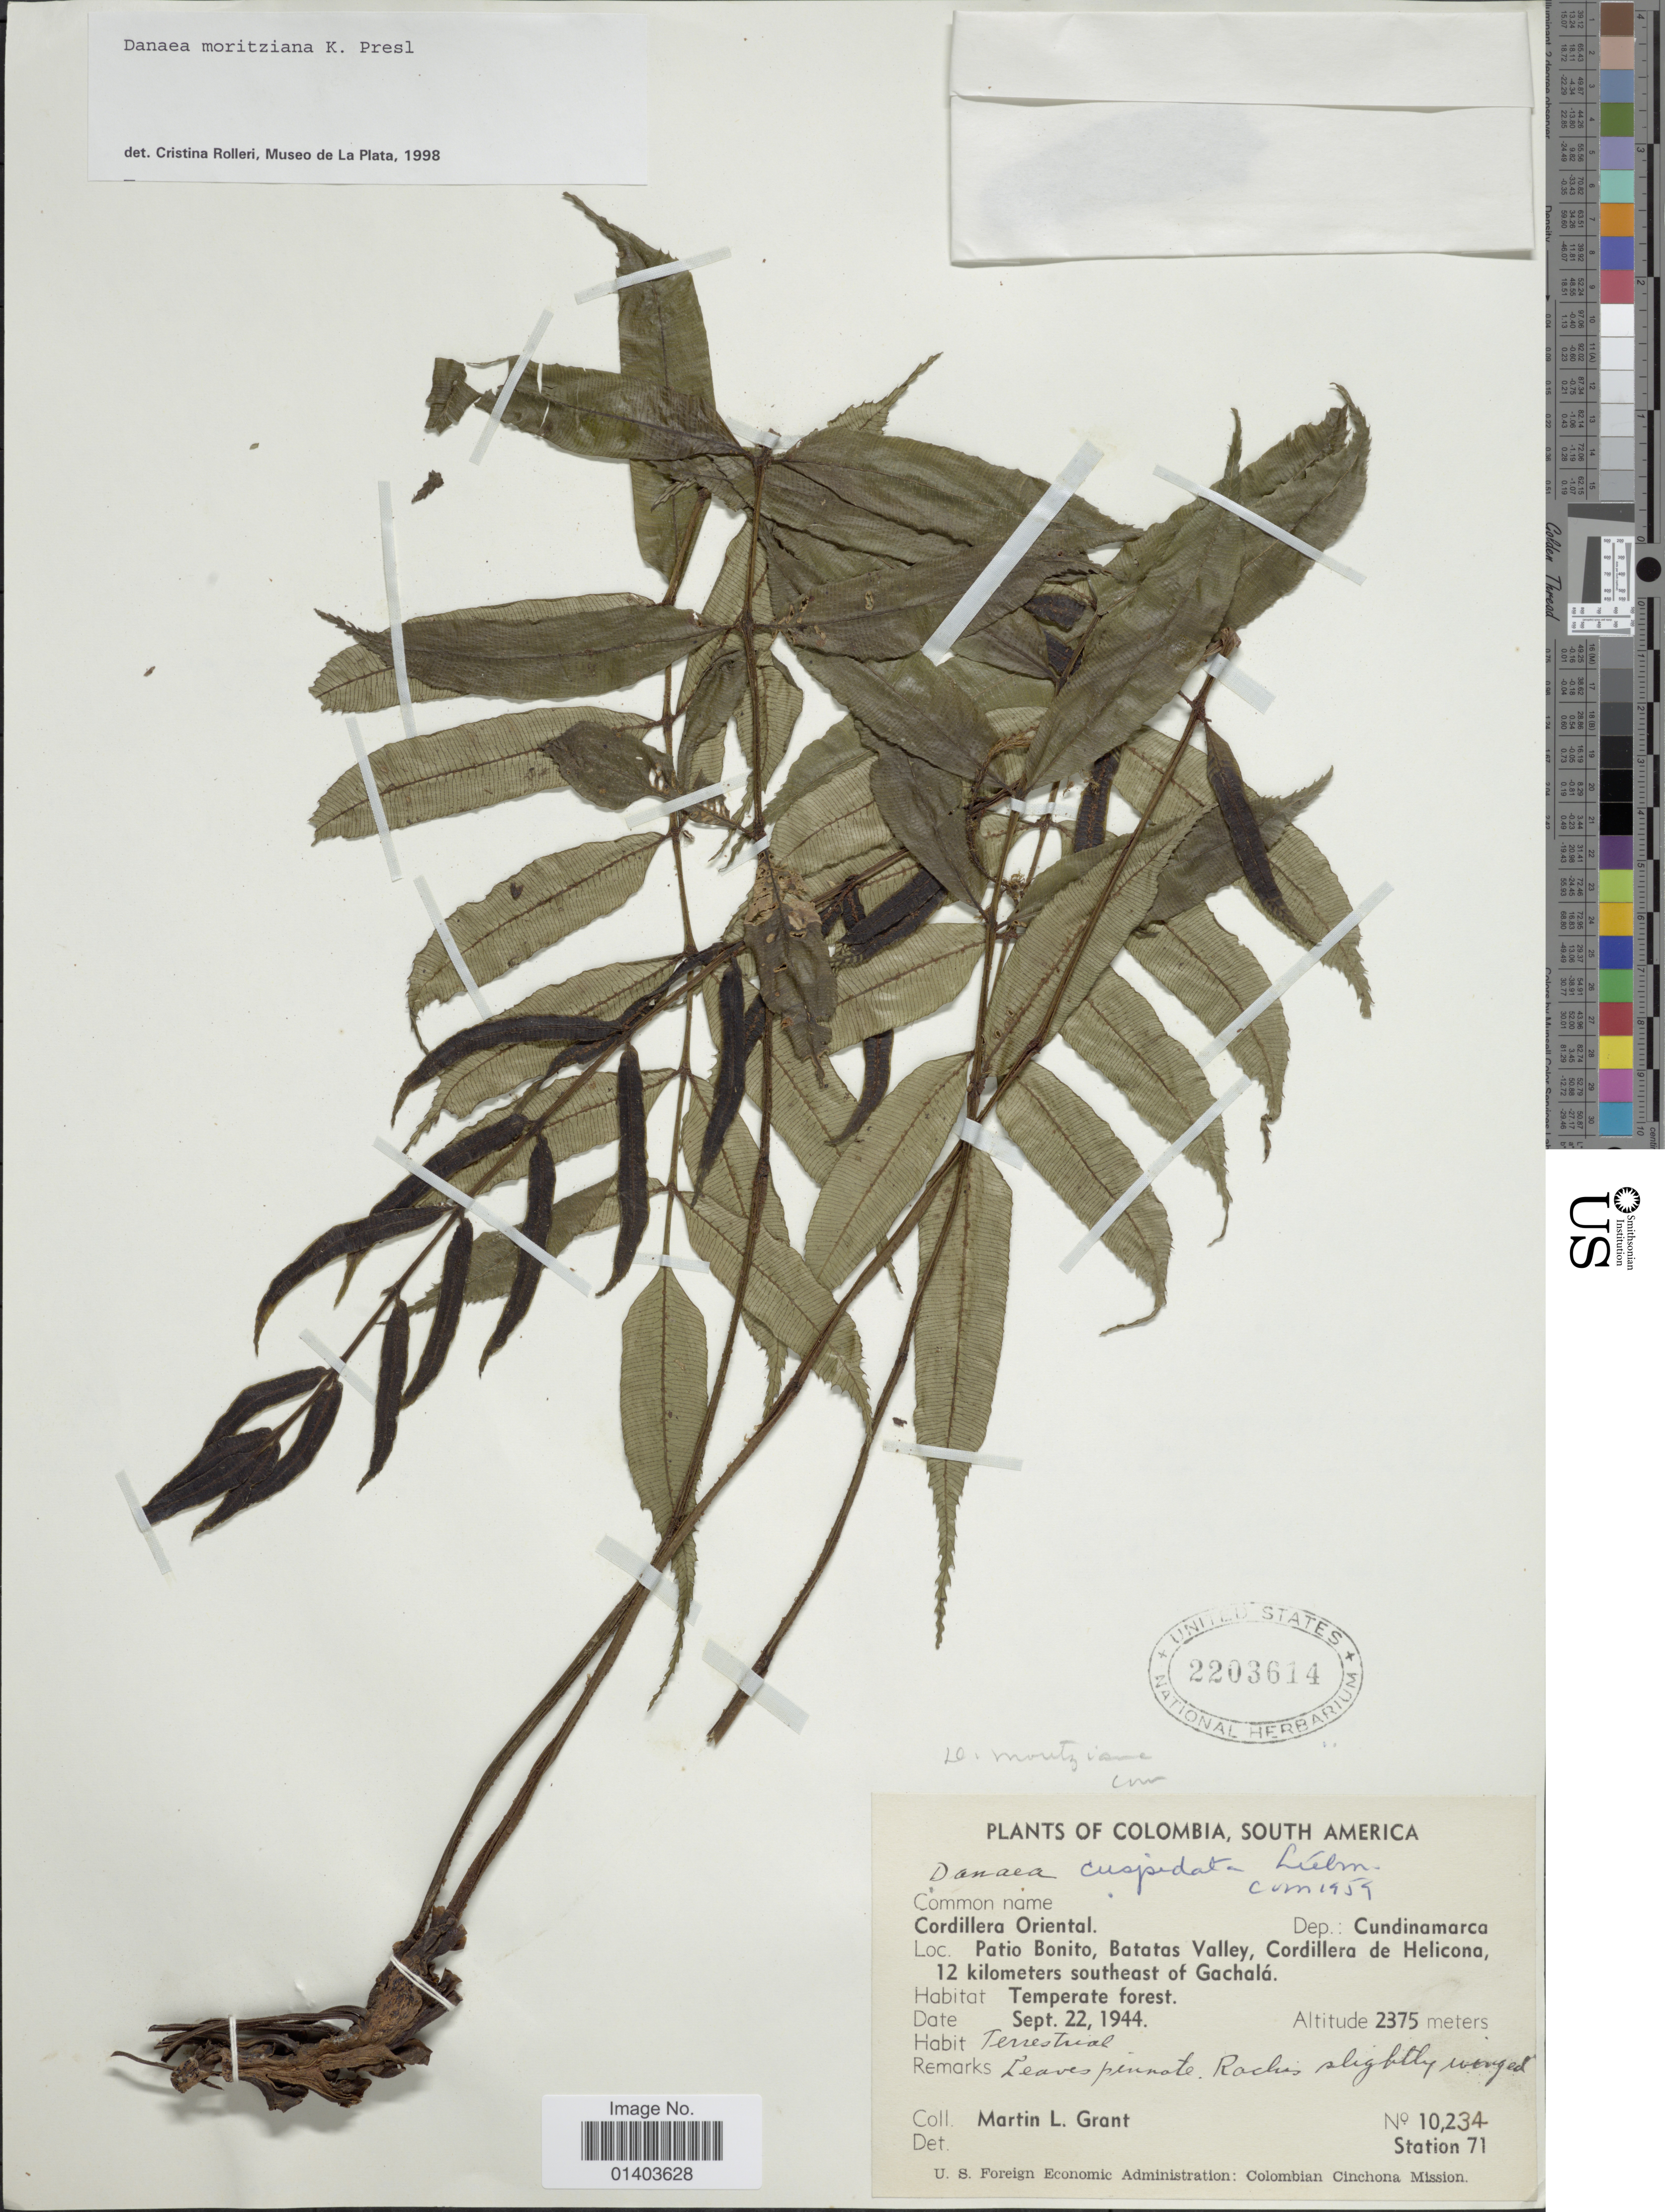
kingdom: Plantae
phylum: Tracheophyta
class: Polypodiopsida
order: Marattiales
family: Marattiaceae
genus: Danaea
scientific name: Danaea moritziana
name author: C. Presl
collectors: M. L. Grant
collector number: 10234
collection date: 1944-09-22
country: Colombia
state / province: Cundinamarca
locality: Cordillera Oriental, Dep: Cundinamarca, Patio Bonito, Batatas Valley, Cordillera de Helicona, 12 kilometers southeast of Gachalá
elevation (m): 2375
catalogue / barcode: US 2203614